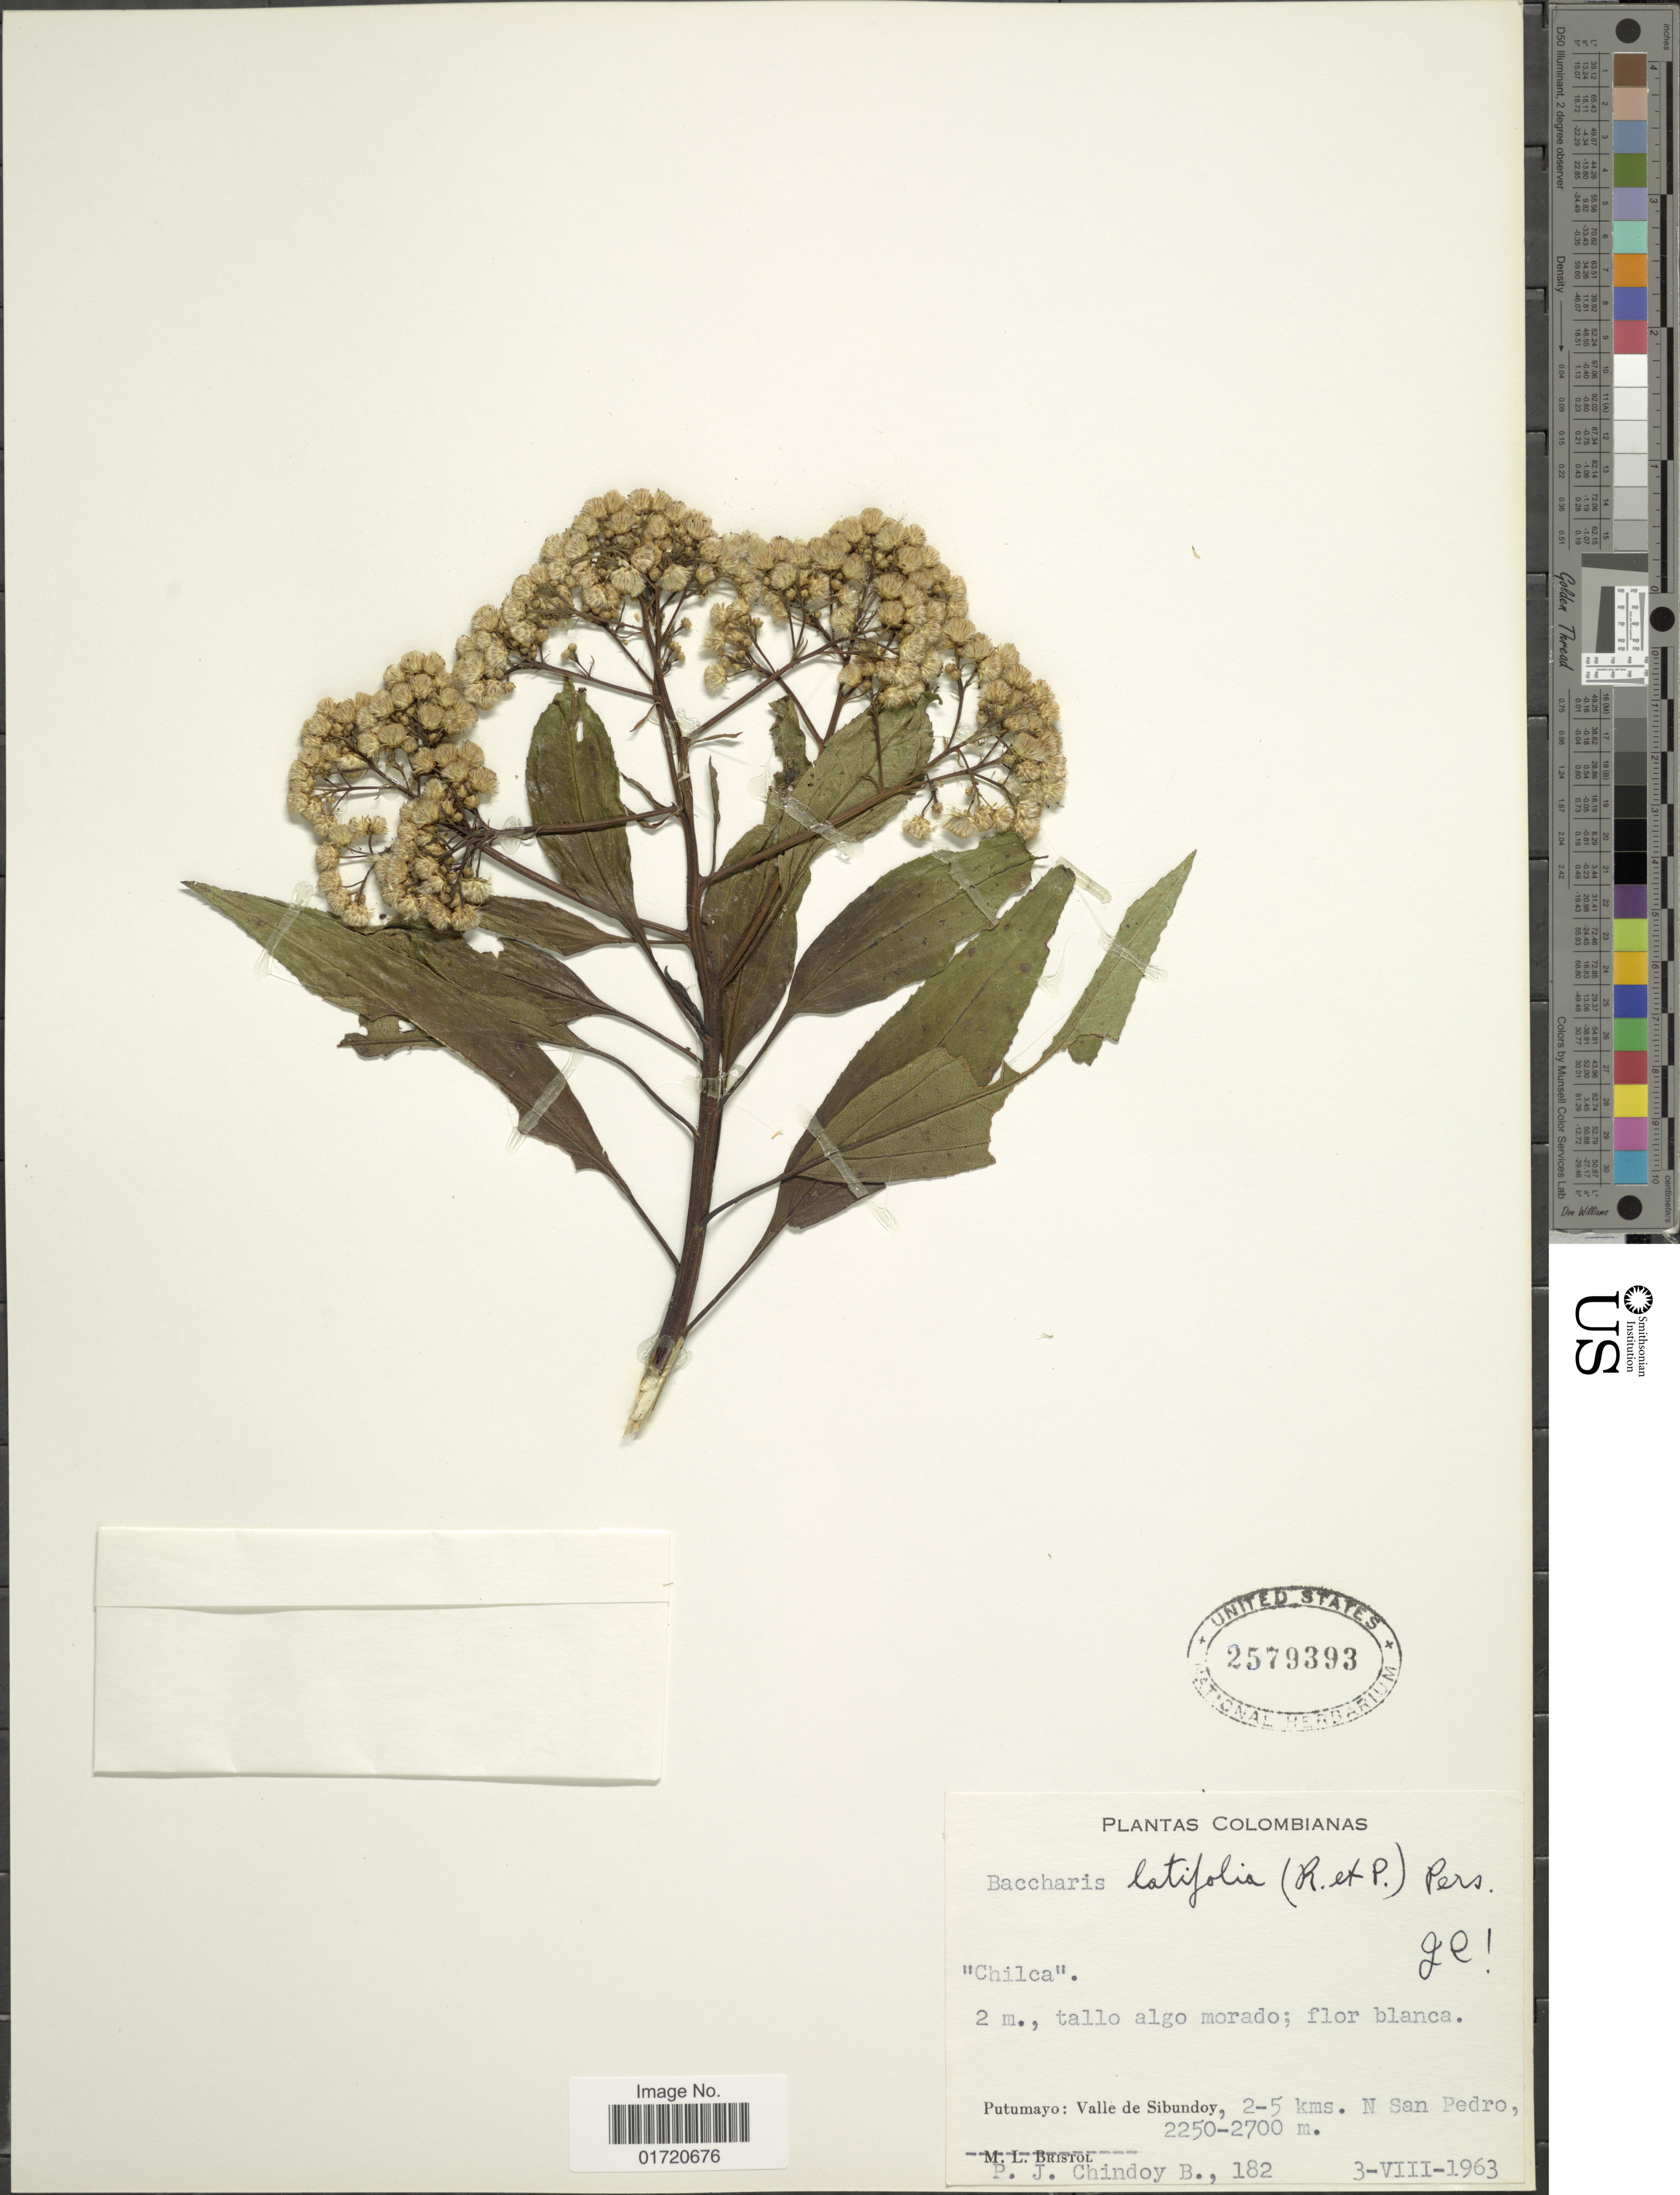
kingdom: Plantae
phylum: Tracheophyta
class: Magnoliopsida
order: Asterales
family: Asteraceae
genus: Baccharis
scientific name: Baccharis latifolia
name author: (Ruiz & Pav.) Pers.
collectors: P. Chindoy B.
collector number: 182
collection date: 1963-08-03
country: Colombia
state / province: Putumayo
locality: Valle de Sibundoy, 2-5 kms N San Pedro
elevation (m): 2250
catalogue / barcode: US 2579393